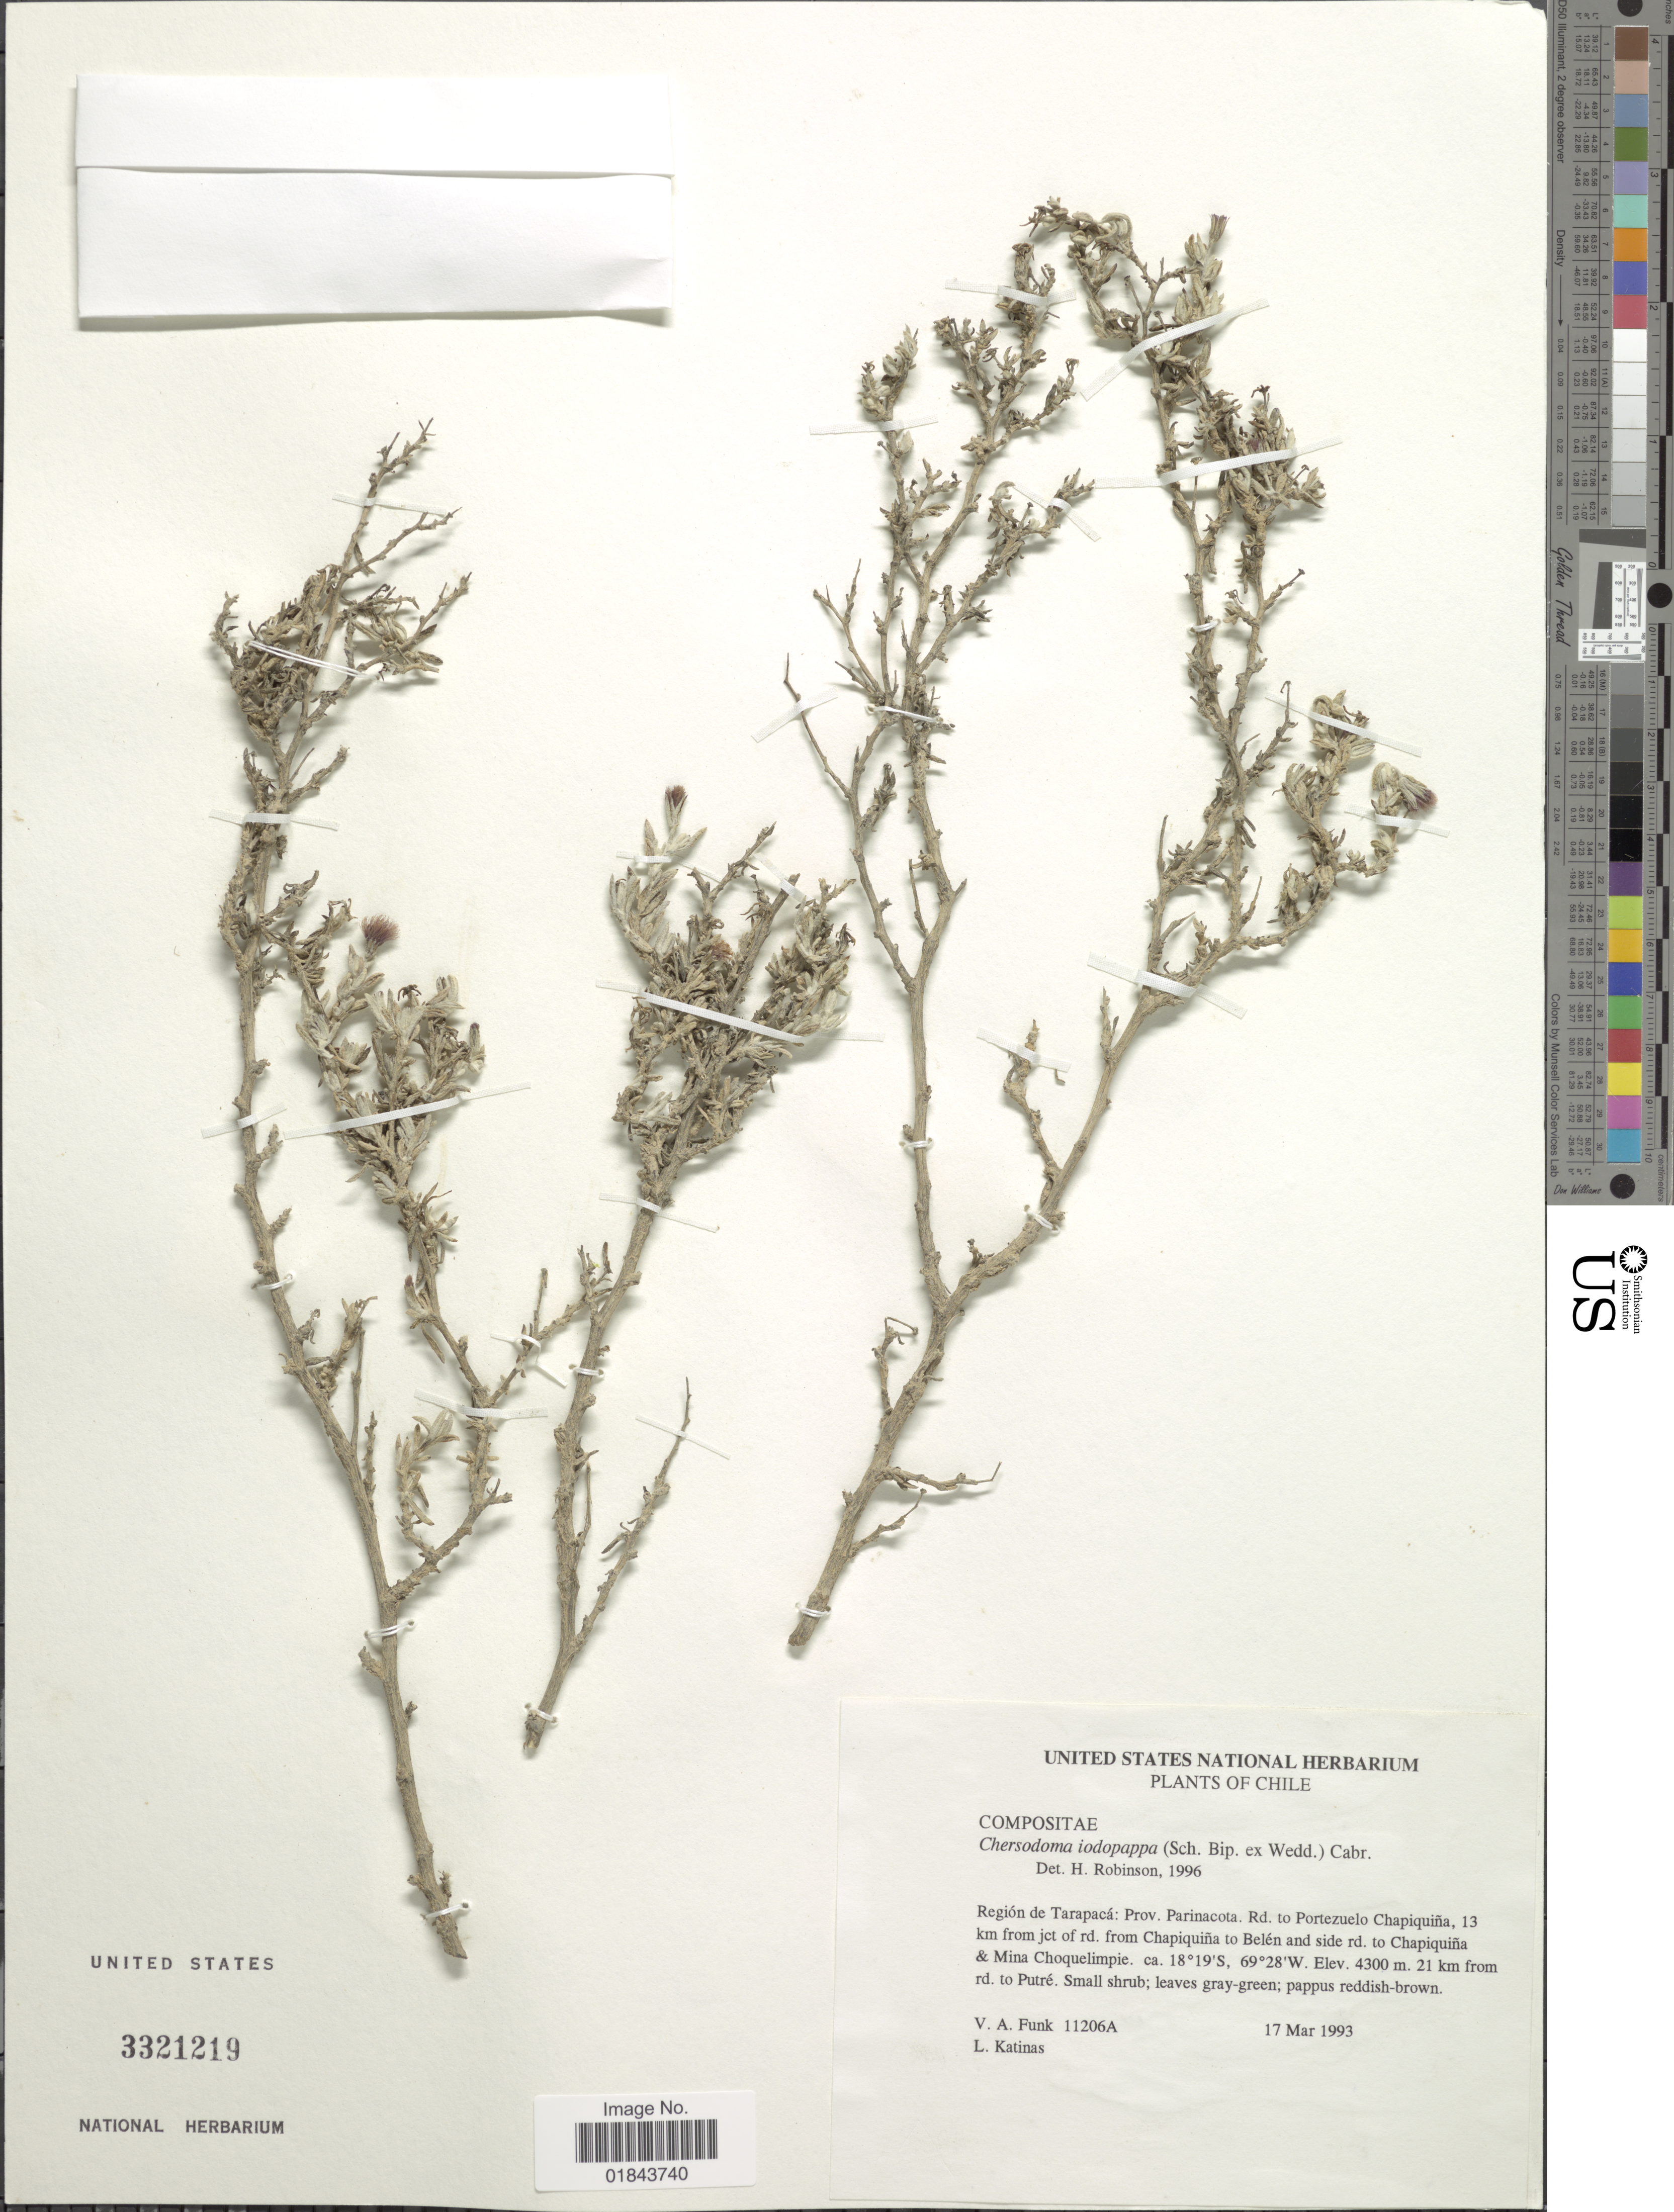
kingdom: Plantae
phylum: Tracheophyta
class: Magnoliopsida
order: Asterales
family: Asteraceae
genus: Chersodoma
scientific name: Chersodoma jodopappa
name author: (Sch. Bip.) Cabrera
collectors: V. Funk & L. Katinas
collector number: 11206A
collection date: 1993-03-17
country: Chile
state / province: Tarapacá (I)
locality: Prov. Parinacota. Rd. to Portezuelo Chapiquiña, 13 km from jct of rd. from Chapiquiña to Belén and side rd. to Chapiquiña & Mina Choquelimpie. 21 km from rd. to Putré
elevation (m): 4300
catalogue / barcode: US 3321219